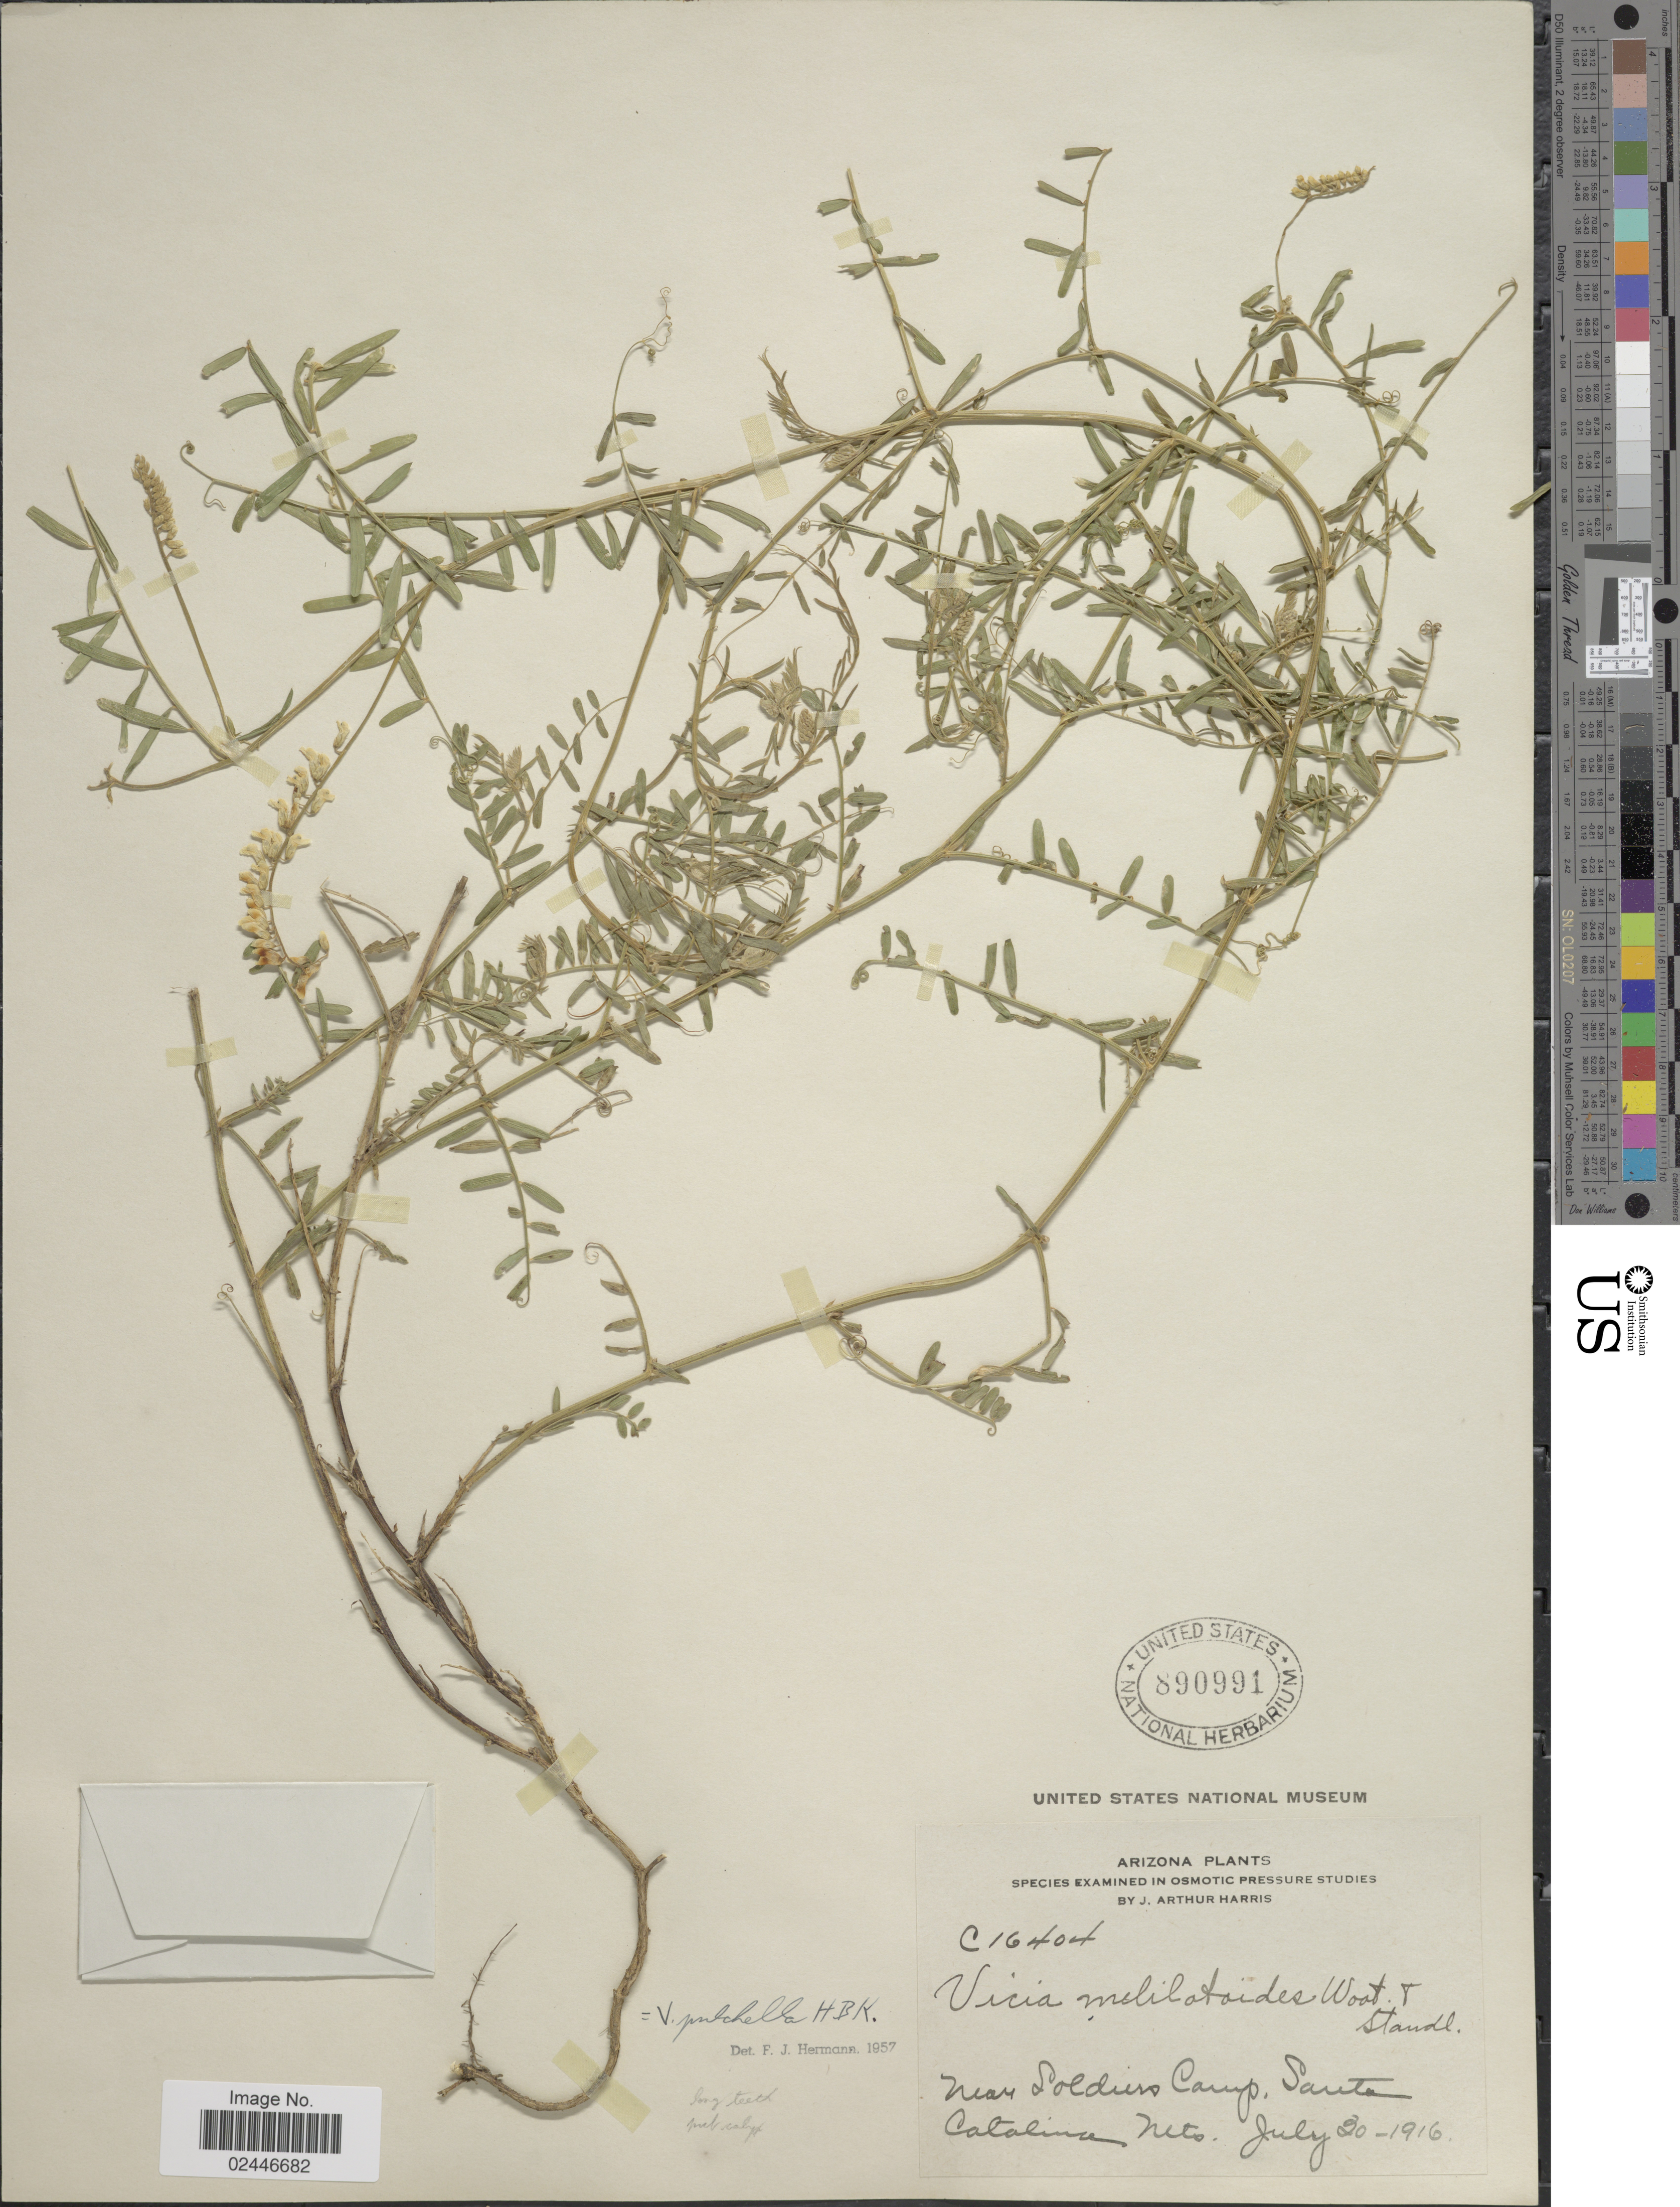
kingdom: Plantae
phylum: Tracheophyta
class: Magnoliopsida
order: Fabales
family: Fabaceae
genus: Vicia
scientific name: Vicia pulchella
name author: Kunth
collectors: J. A. Harris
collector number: C16404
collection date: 1916-07-30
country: United States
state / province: Arizona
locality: Near Soldiers Camp, Santa Catalina Mts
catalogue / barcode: US 890991